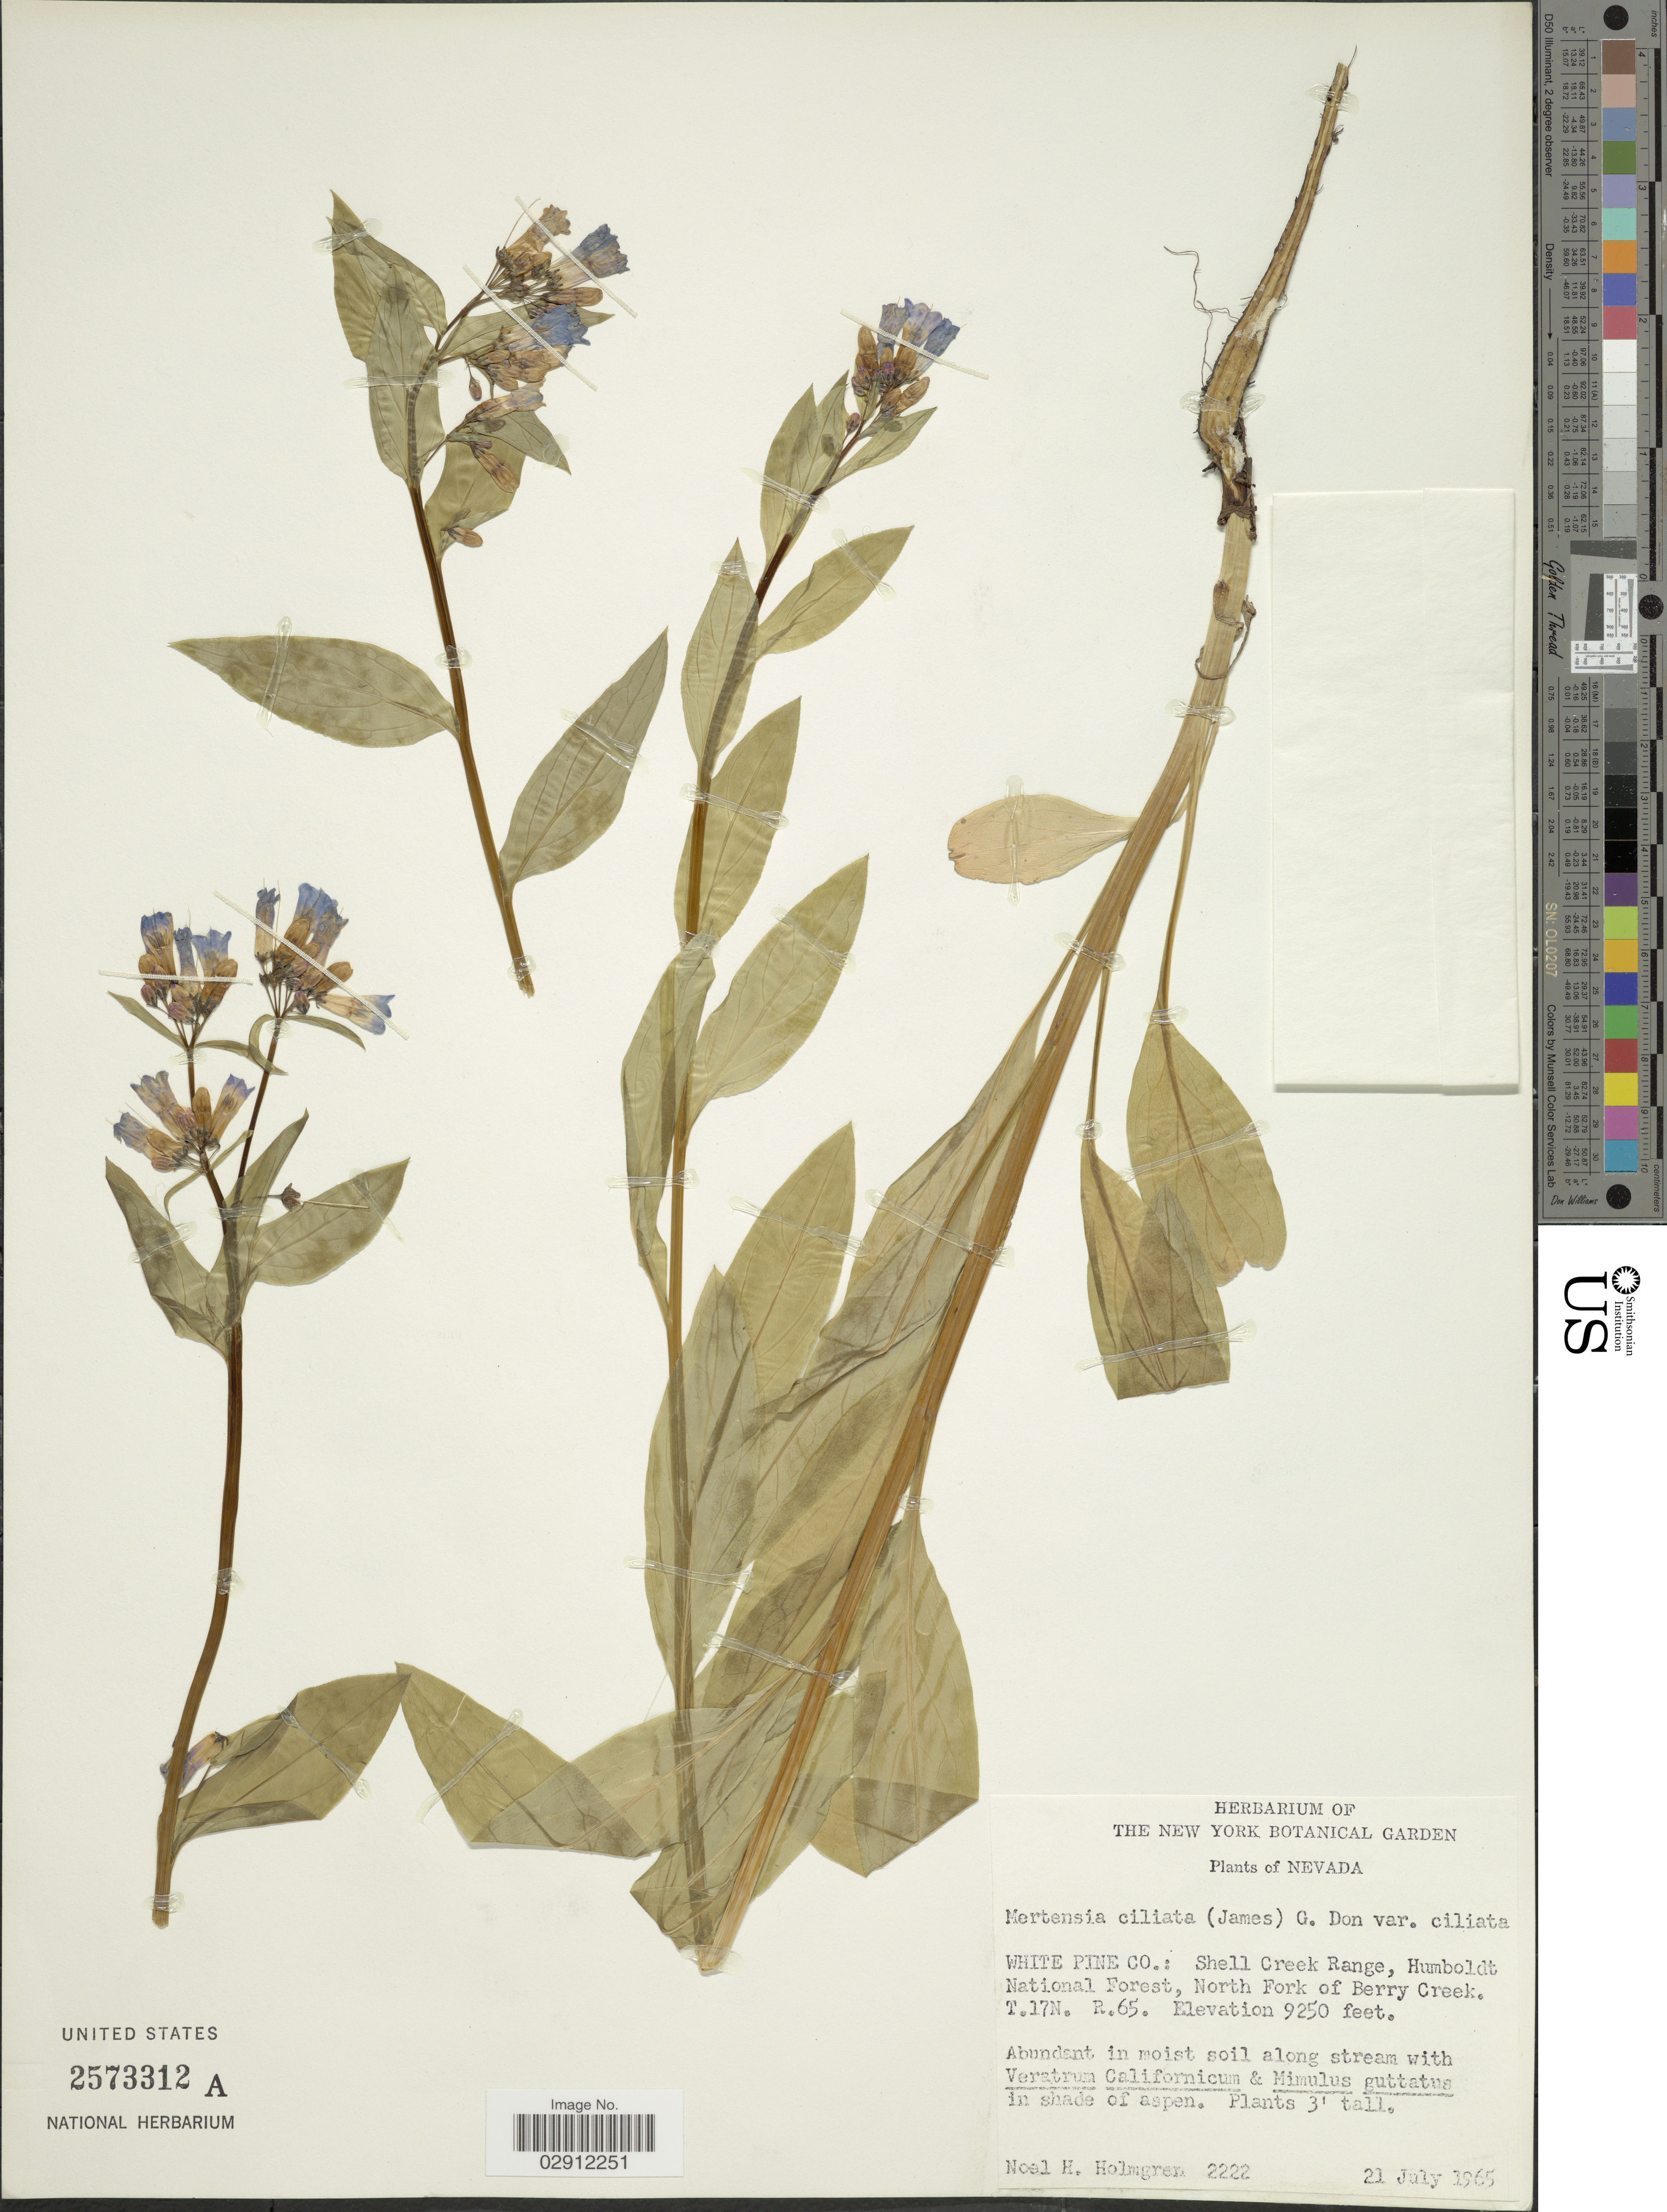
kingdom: Plantae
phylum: Tracheophyta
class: Magnoliopsida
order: Boraginales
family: Boraginaceae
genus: Mertensia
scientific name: Mertensia ciliata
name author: (James) G. Don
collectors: N. H. Holmgren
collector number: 222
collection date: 1965-07-21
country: United States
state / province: Nevada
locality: White Pine Co.: Shell Creek Range, Humboldt National Forest, North Fork of Berry Creek. T17N. R65.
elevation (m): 2819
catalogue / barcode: US 2573312A